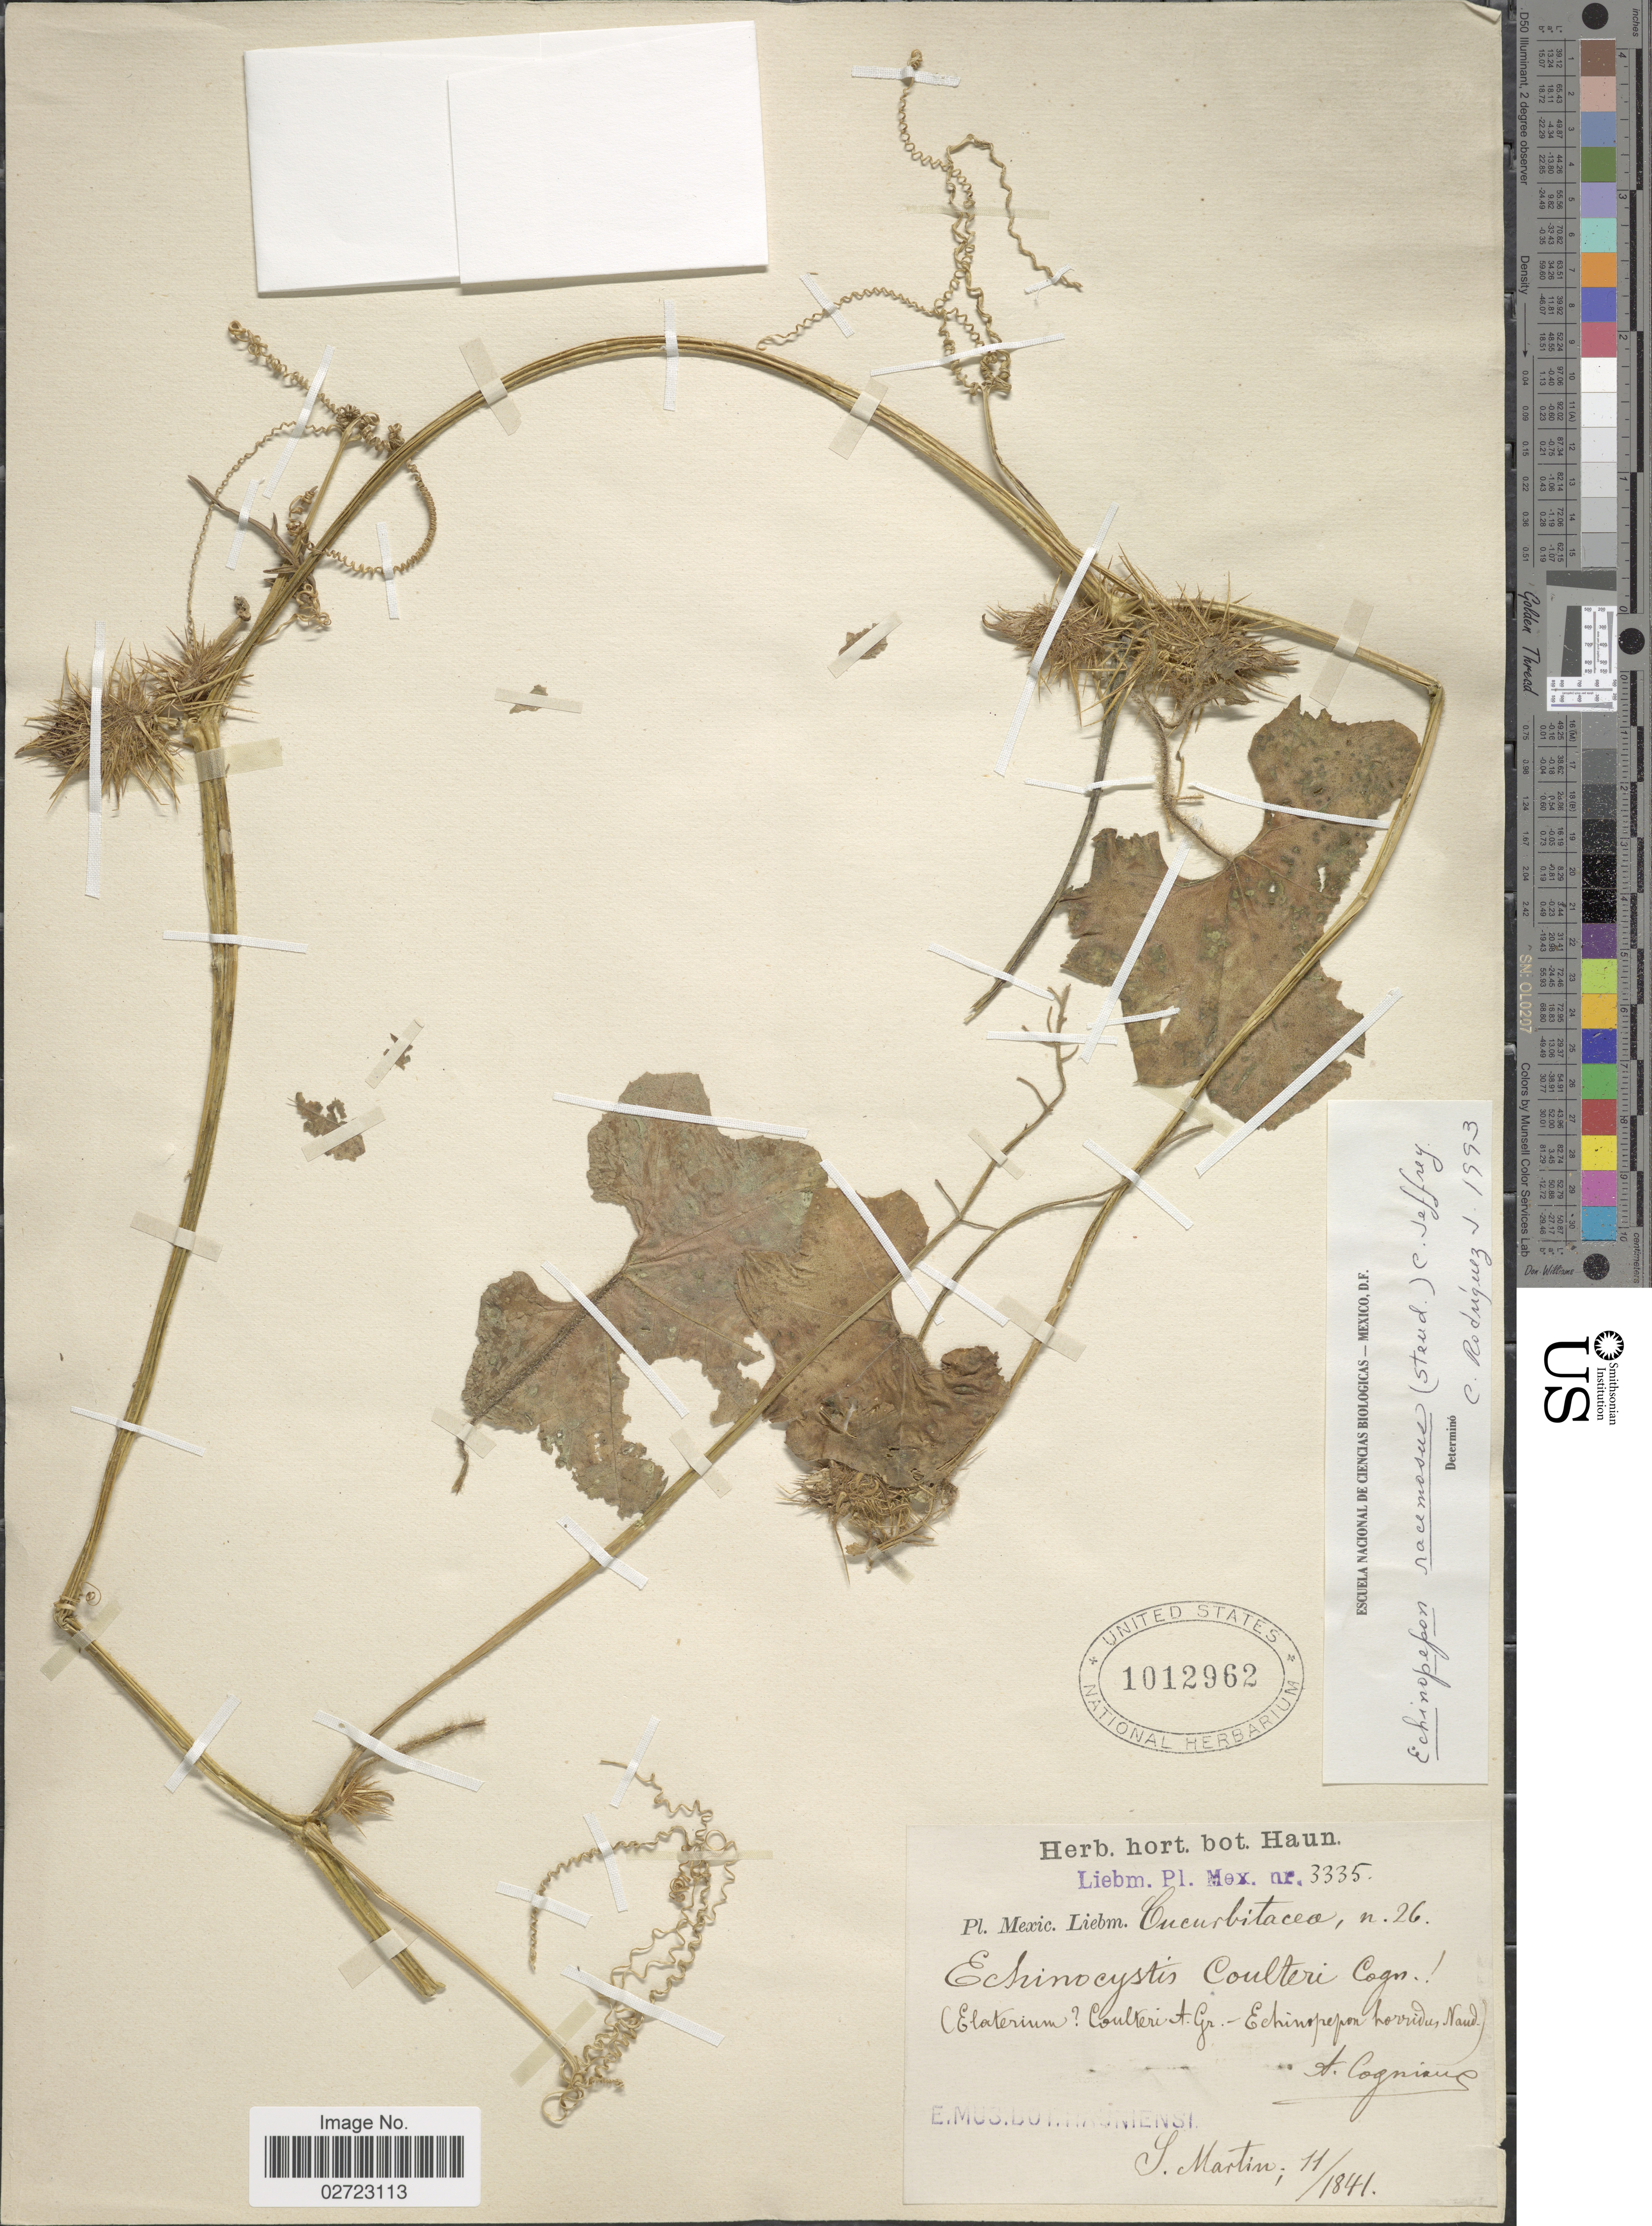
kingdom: Plantae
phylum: Tracheophyta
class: Magnoliopsida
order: Cucurbitales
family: Cucurbitaceae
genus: Echinopepon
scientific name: Echinopepon racemosus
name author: (Steud.) C. Jeffrey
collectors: Liebmann, --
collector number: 3335/26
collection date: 1841-11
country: Mexico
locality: Mexic., S. Martin.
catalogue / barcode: US 1012962